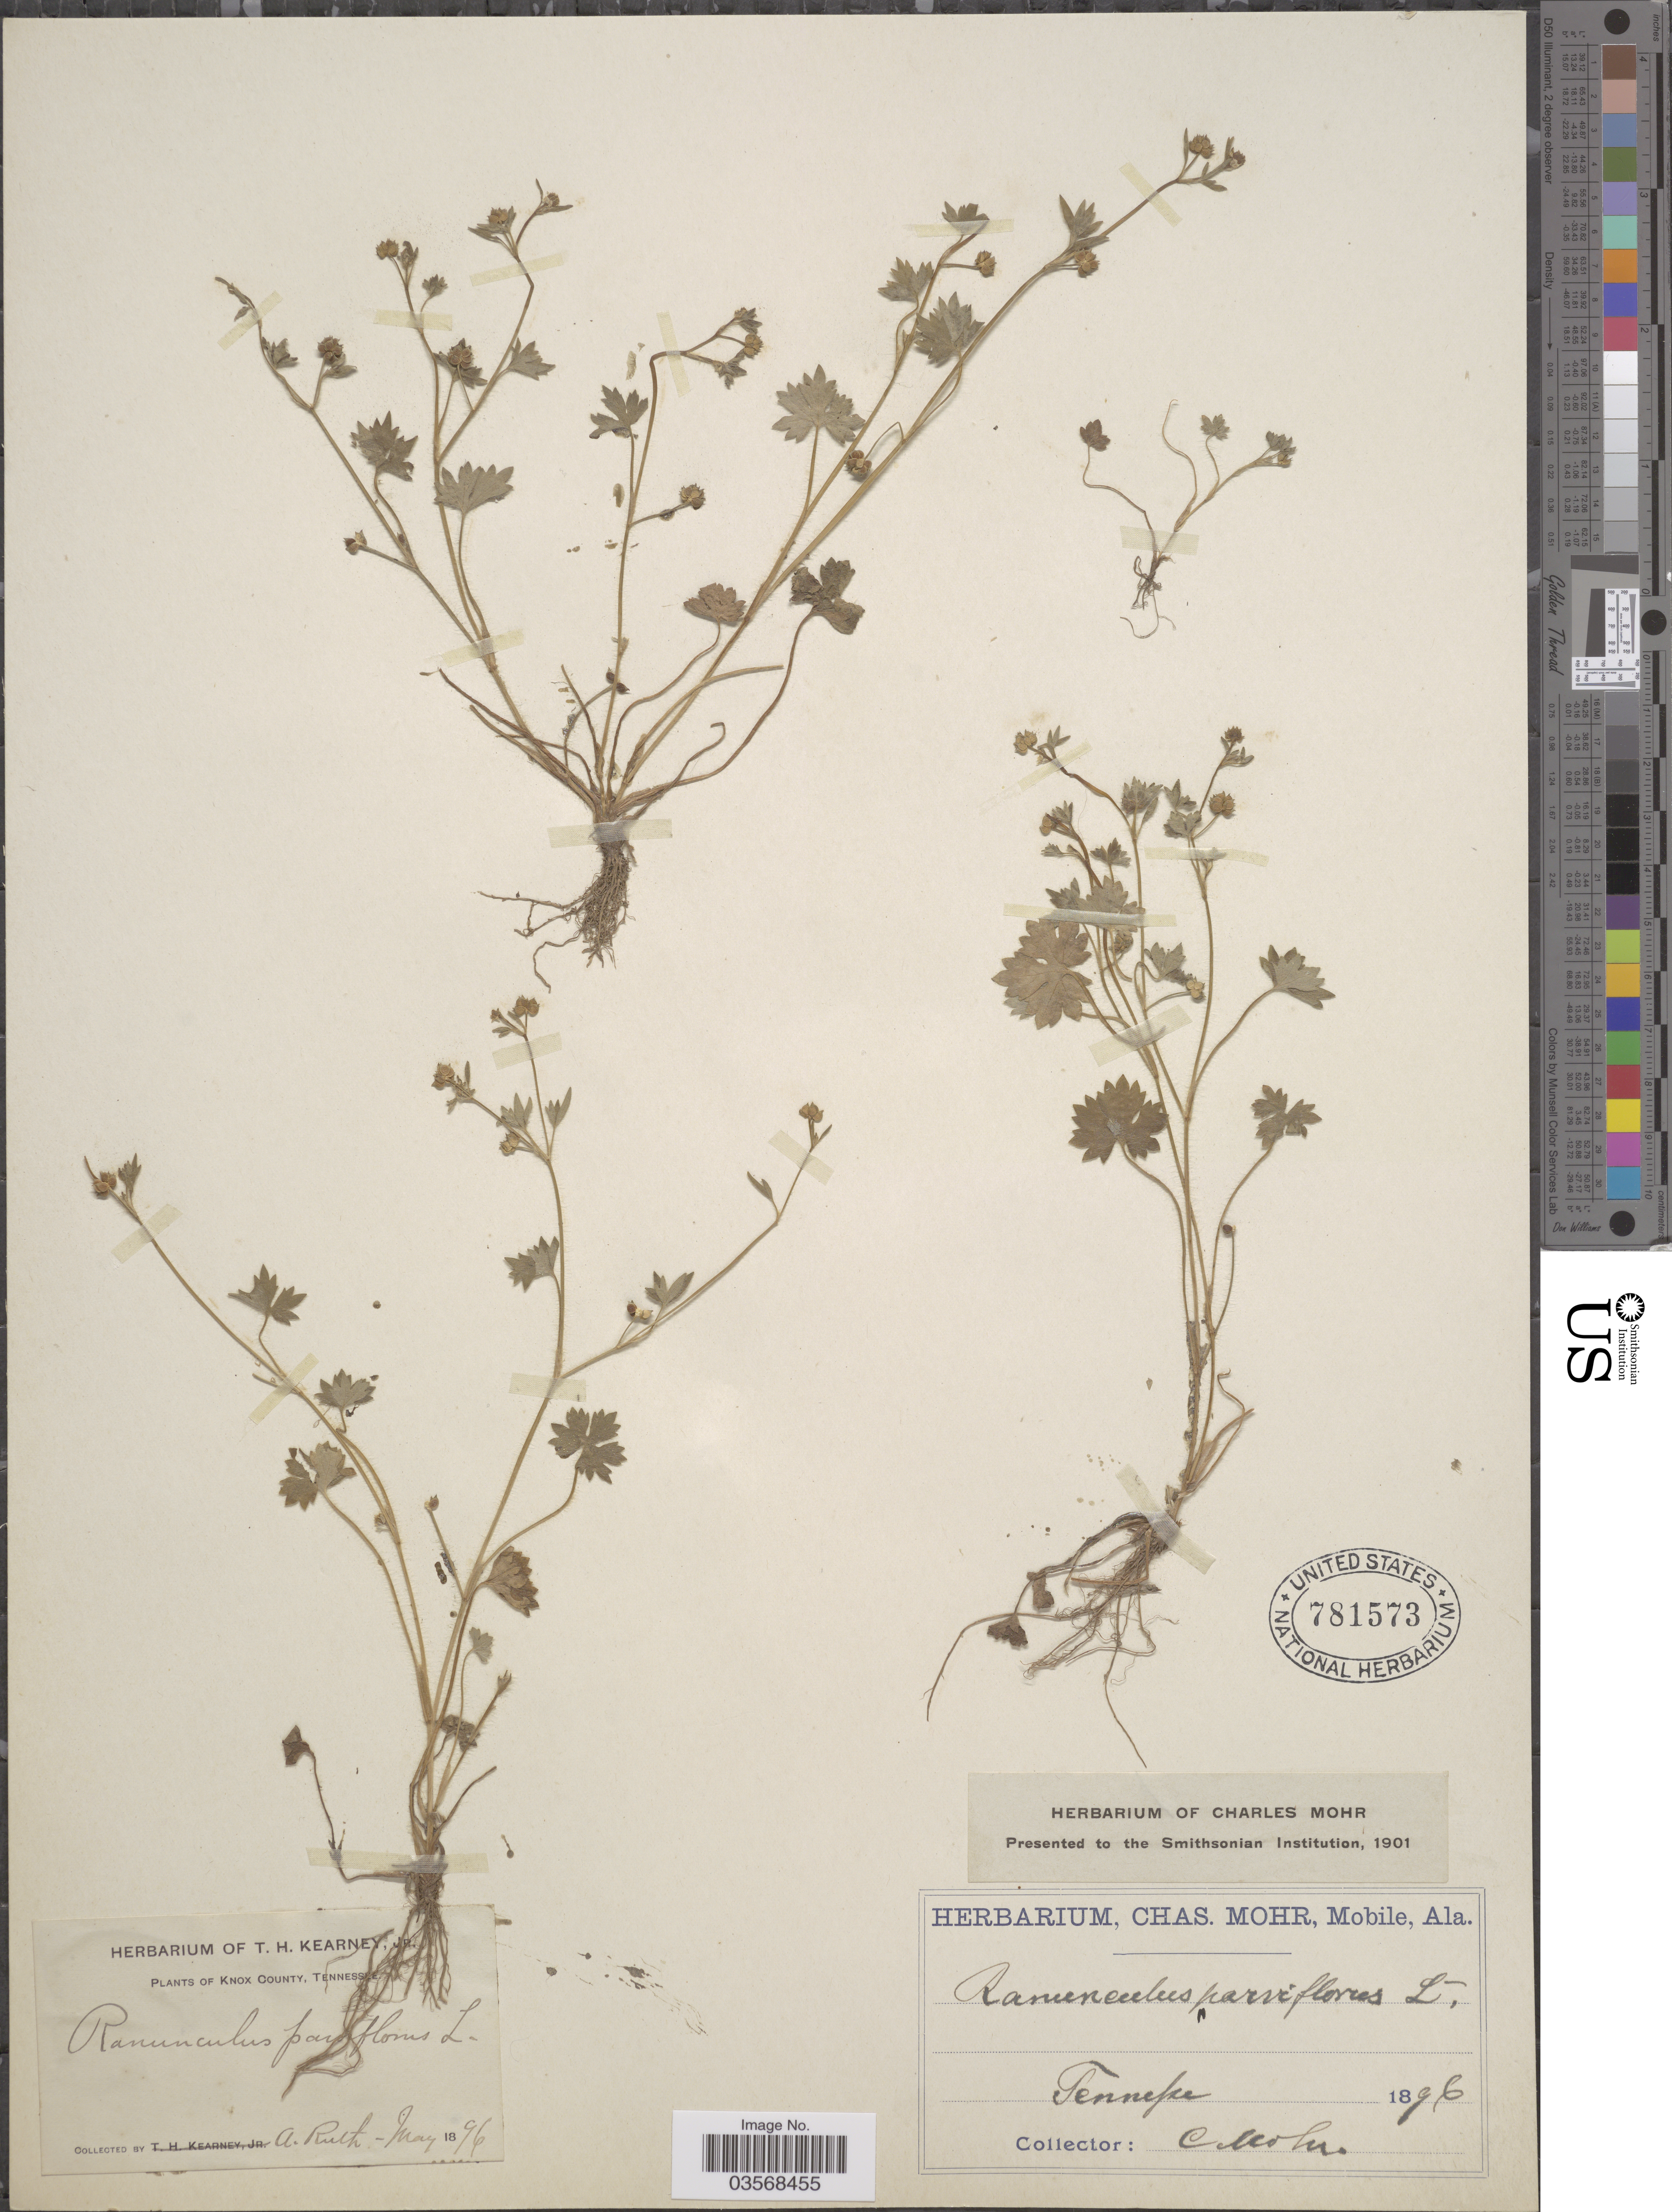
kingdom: Plantae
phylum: Tracheophyta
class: Magnoliopsida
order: Ranunculales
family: Ranunculaceae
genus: Ranunculus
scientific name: Ranunculus parviflorus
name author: L.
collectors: A. Ruth & Mohr, C. T. (herbarium)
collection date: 1896-05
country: United States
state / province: Tennessee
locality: Knox County.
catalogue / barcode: US 781573